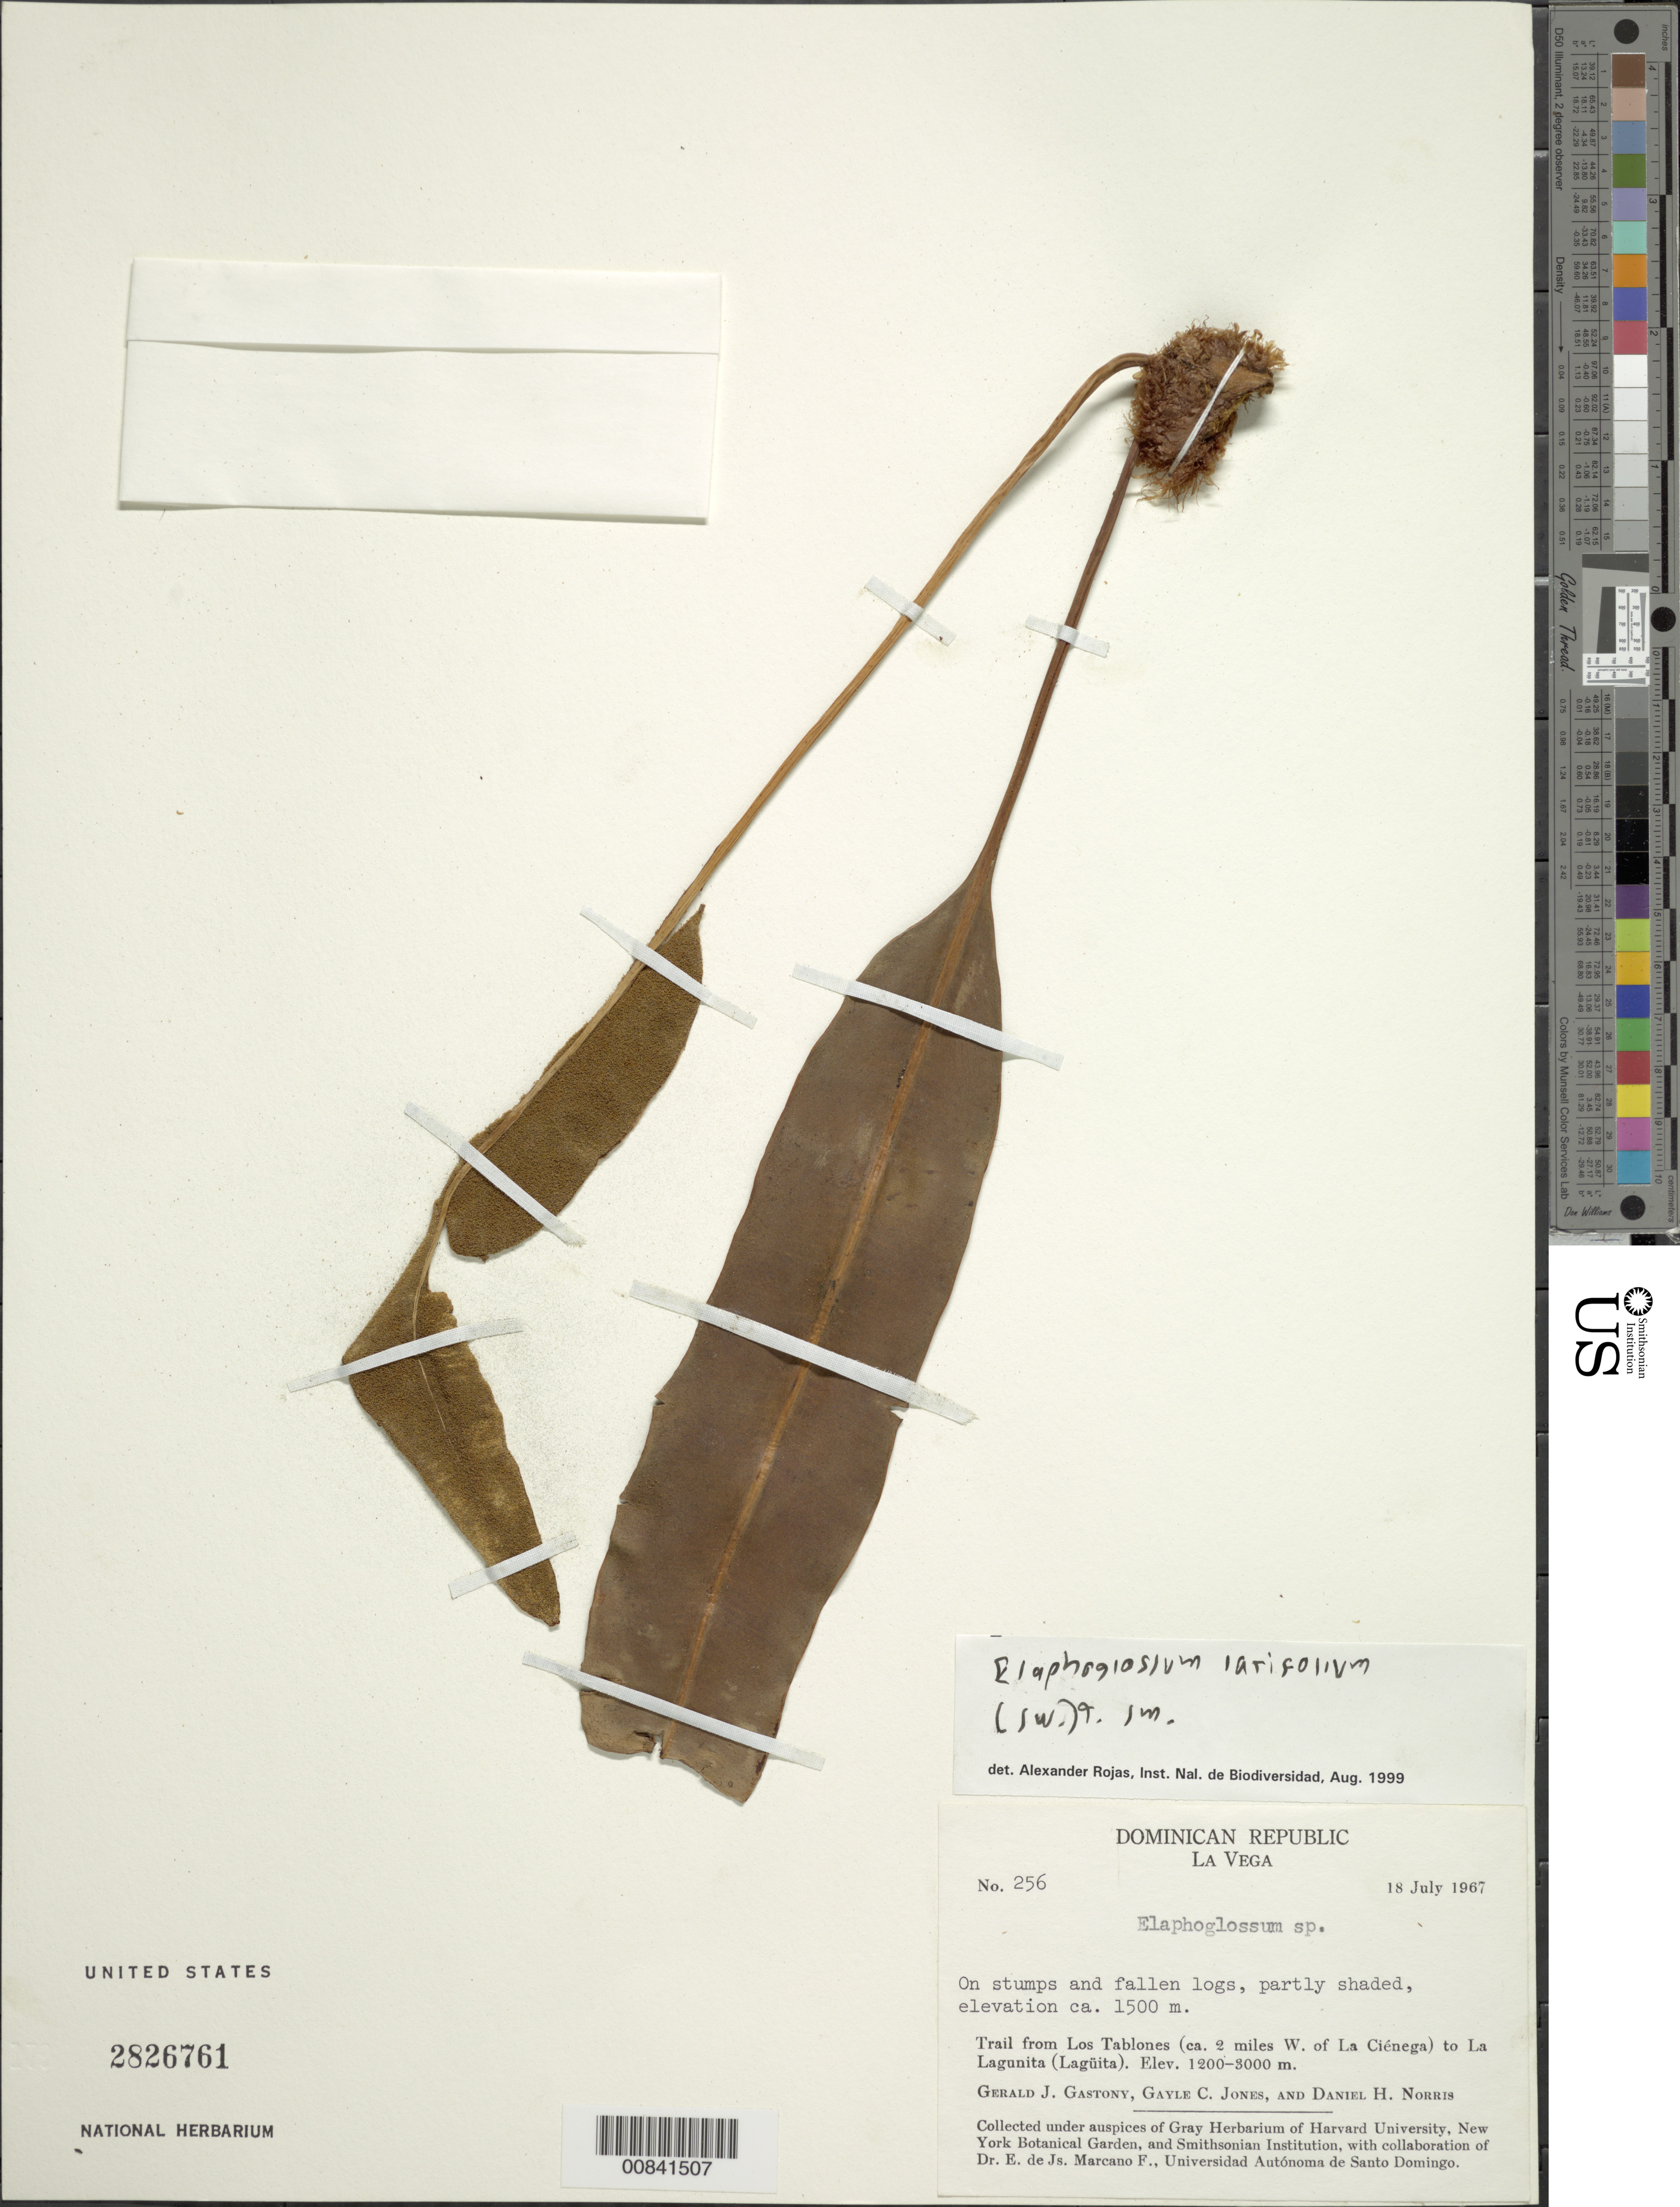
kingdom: Plantae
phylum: Tracheophyta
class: Polypodiopsida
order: Polypodiales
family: Dryopteridaceae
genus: Elaphoglossum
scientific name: Elaphoglossum latifolium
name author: (Sw.) J. Sm.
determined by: Rojas, A.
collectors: G. Gastony, G. C. Jones & D. H. Norris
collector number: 256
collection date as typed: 18 Jul 1967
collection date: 1967-07-18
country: Dominican Republic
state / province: La Vega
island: Hispaniola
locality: Los Tablones (ca. 2 miles W of La Ciénega) to La Lagunita (Lagüita)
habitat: Trail, on stumps and fallen logs, partly shaded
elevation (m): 1500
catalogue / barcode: US 2826761